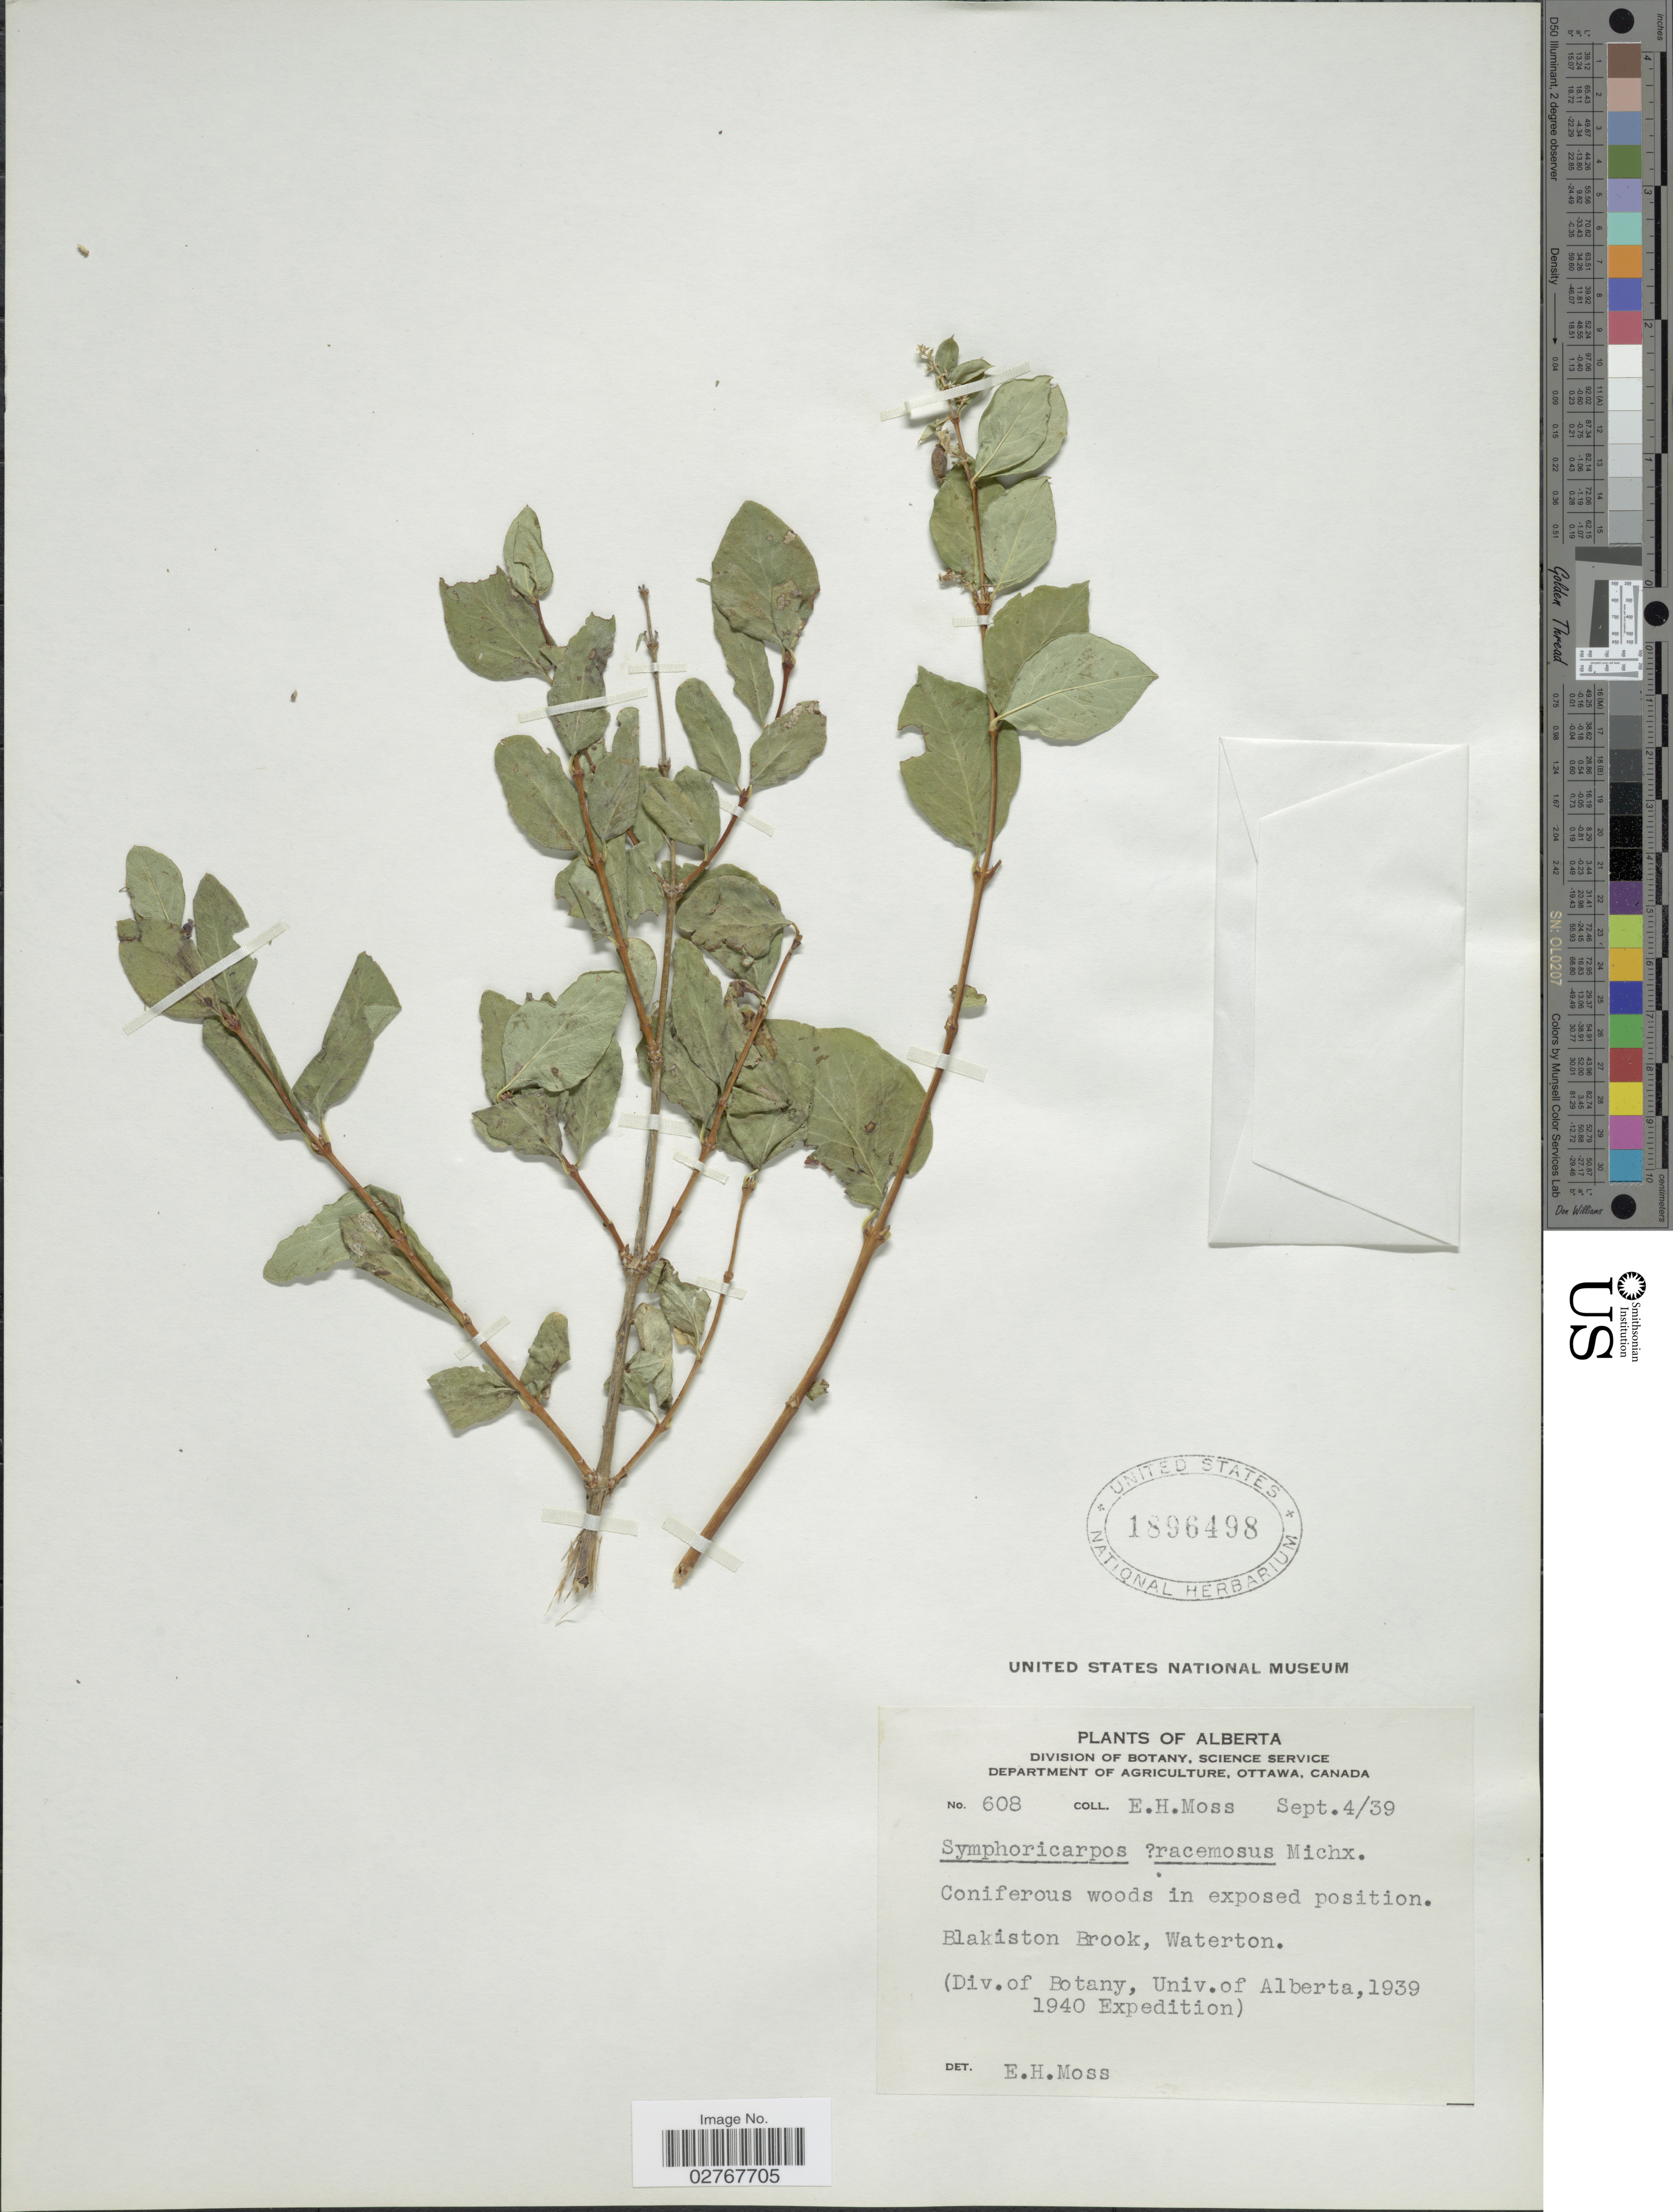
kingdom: Plantae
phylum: Tracheophyta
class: Magnoliopsida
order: Dipsacales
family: Caprifoliaceae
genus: Symphoricarpos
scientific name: Symphoricarpos rivularis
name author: Suksd.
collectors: E. Moss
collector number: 608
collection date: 1939-09-04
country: Canada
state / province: Alberta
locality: Blakiston Brook, Waterton.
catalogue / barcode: US 1876498